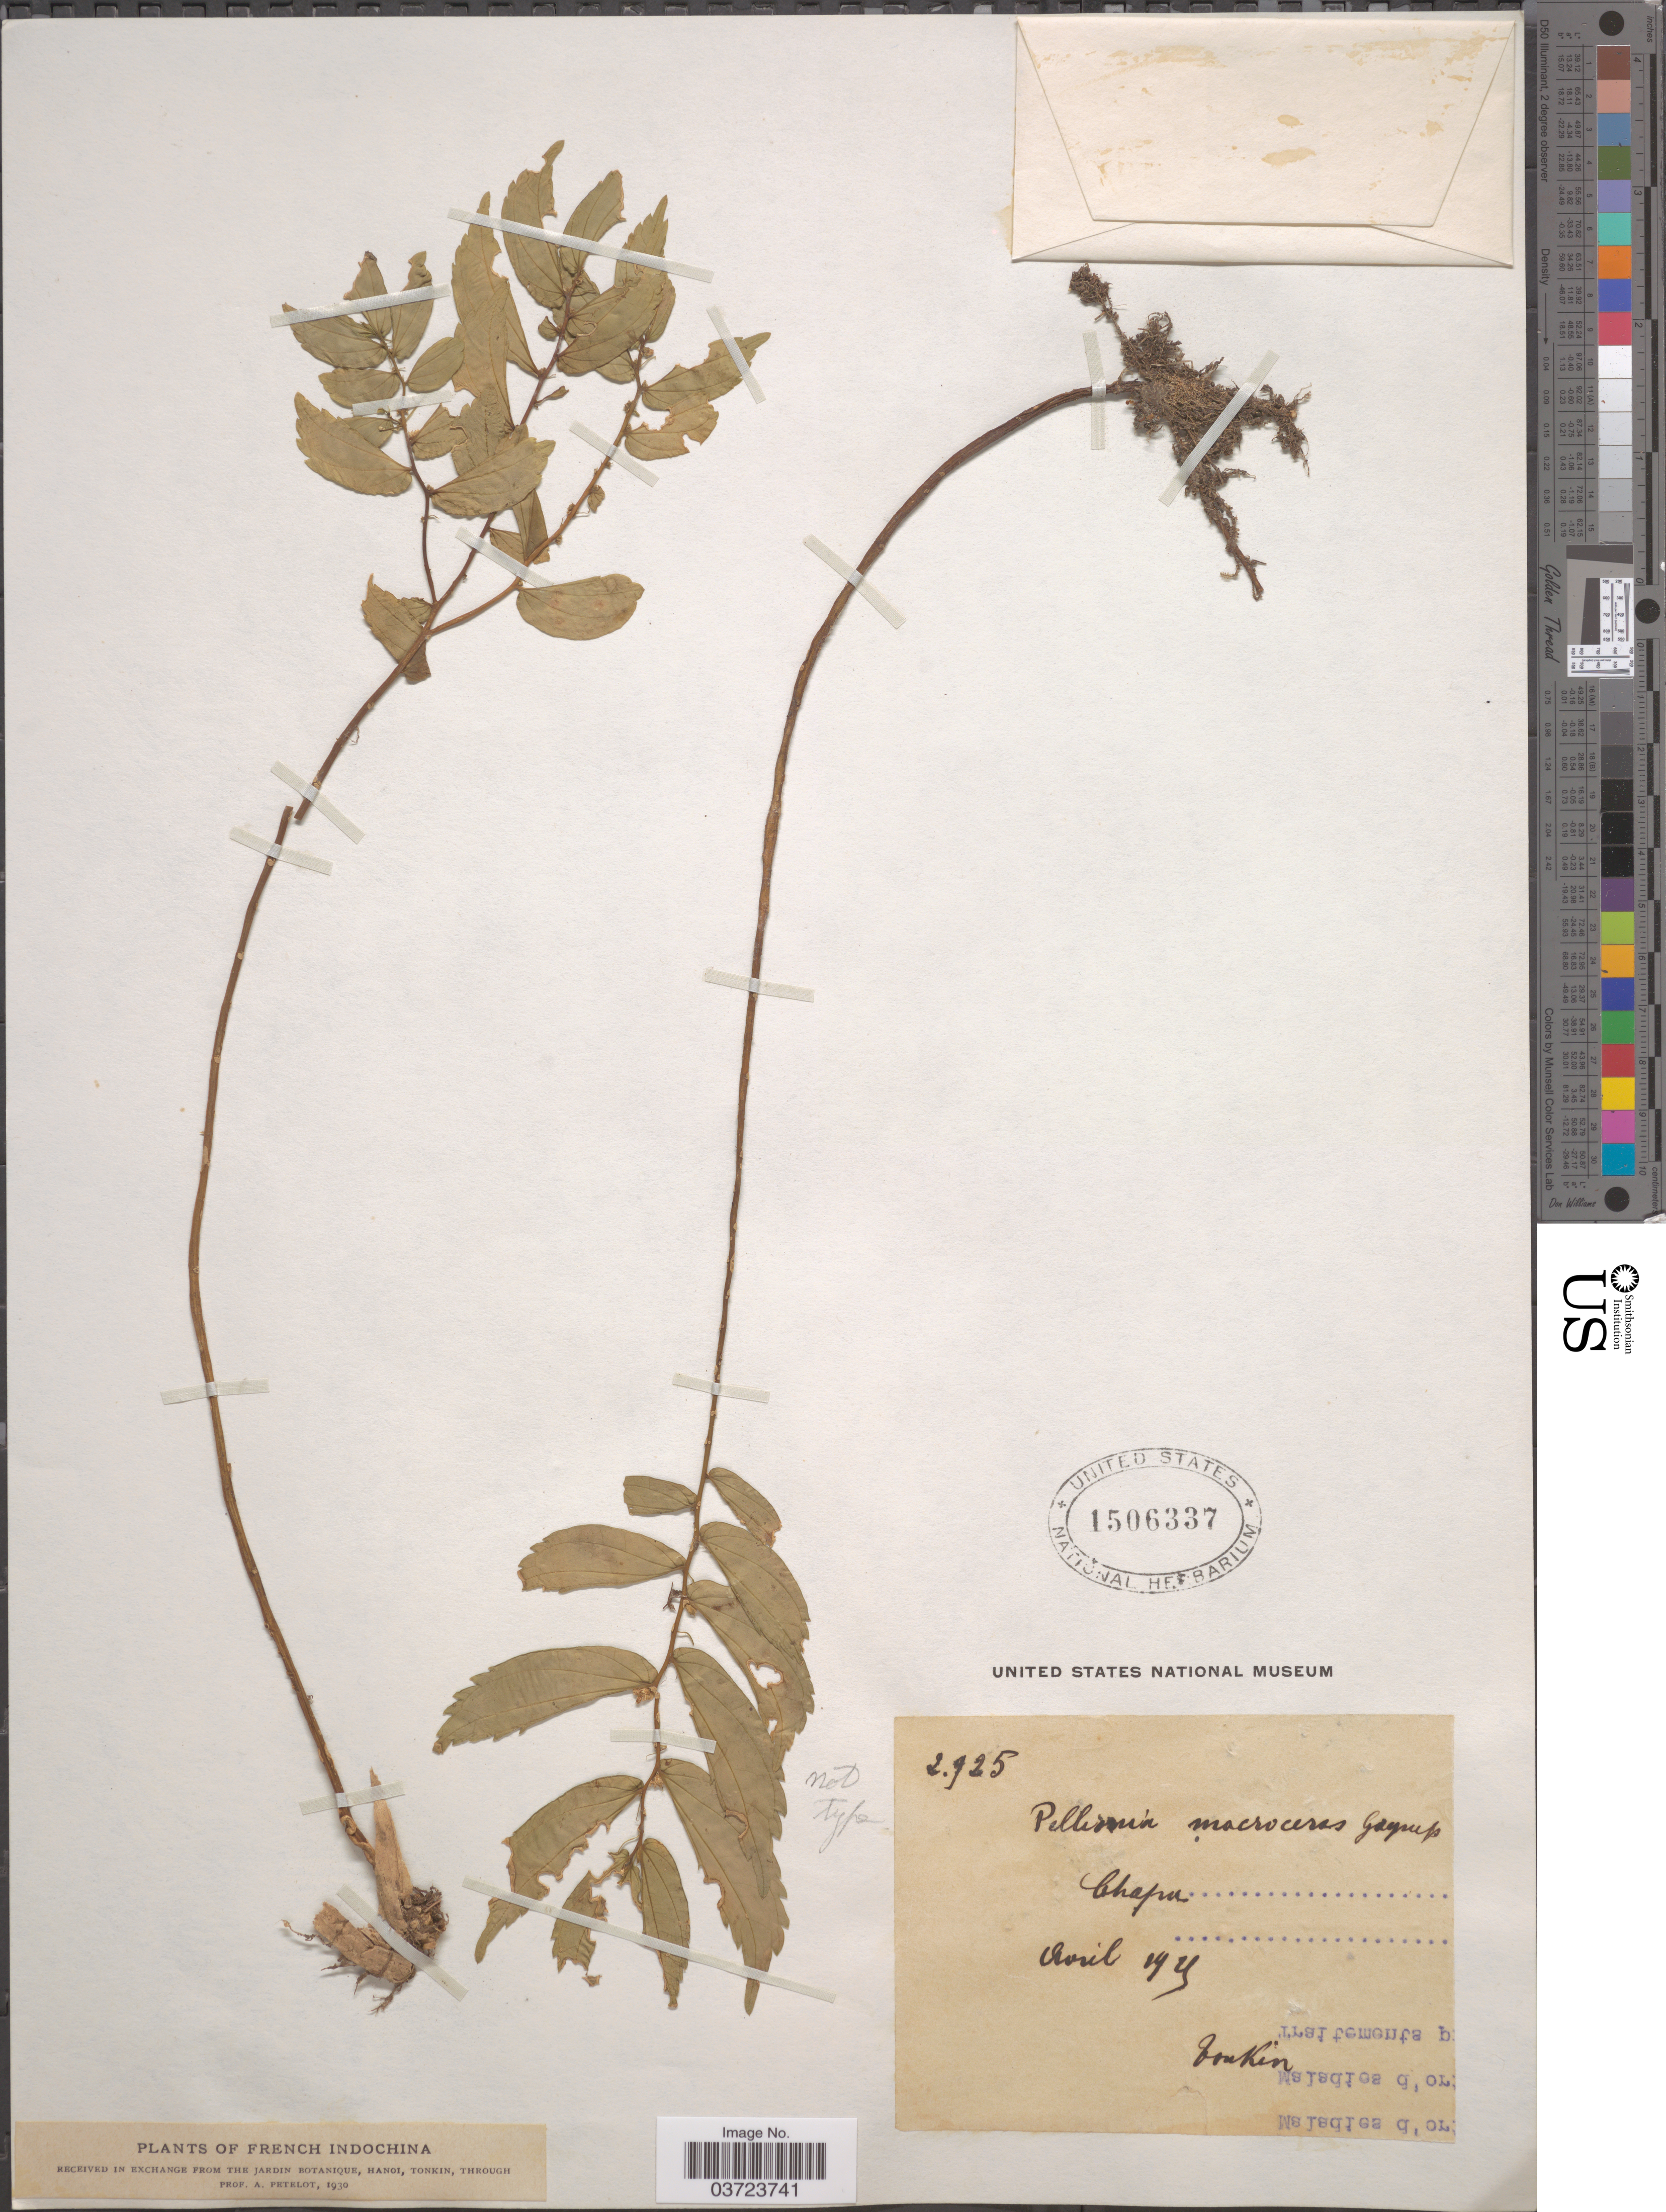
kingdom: Plantae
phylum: Tracheophyta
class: Magnoliopsida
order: Rosales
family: Urticaceae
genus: Pellionia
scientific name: Pellionia macroceras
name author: Gagnep.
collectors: P. A. Pételot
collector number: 2925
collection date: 1925-04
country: Vietnam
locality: Chapa. French Indochina.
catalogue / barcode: US 1506337